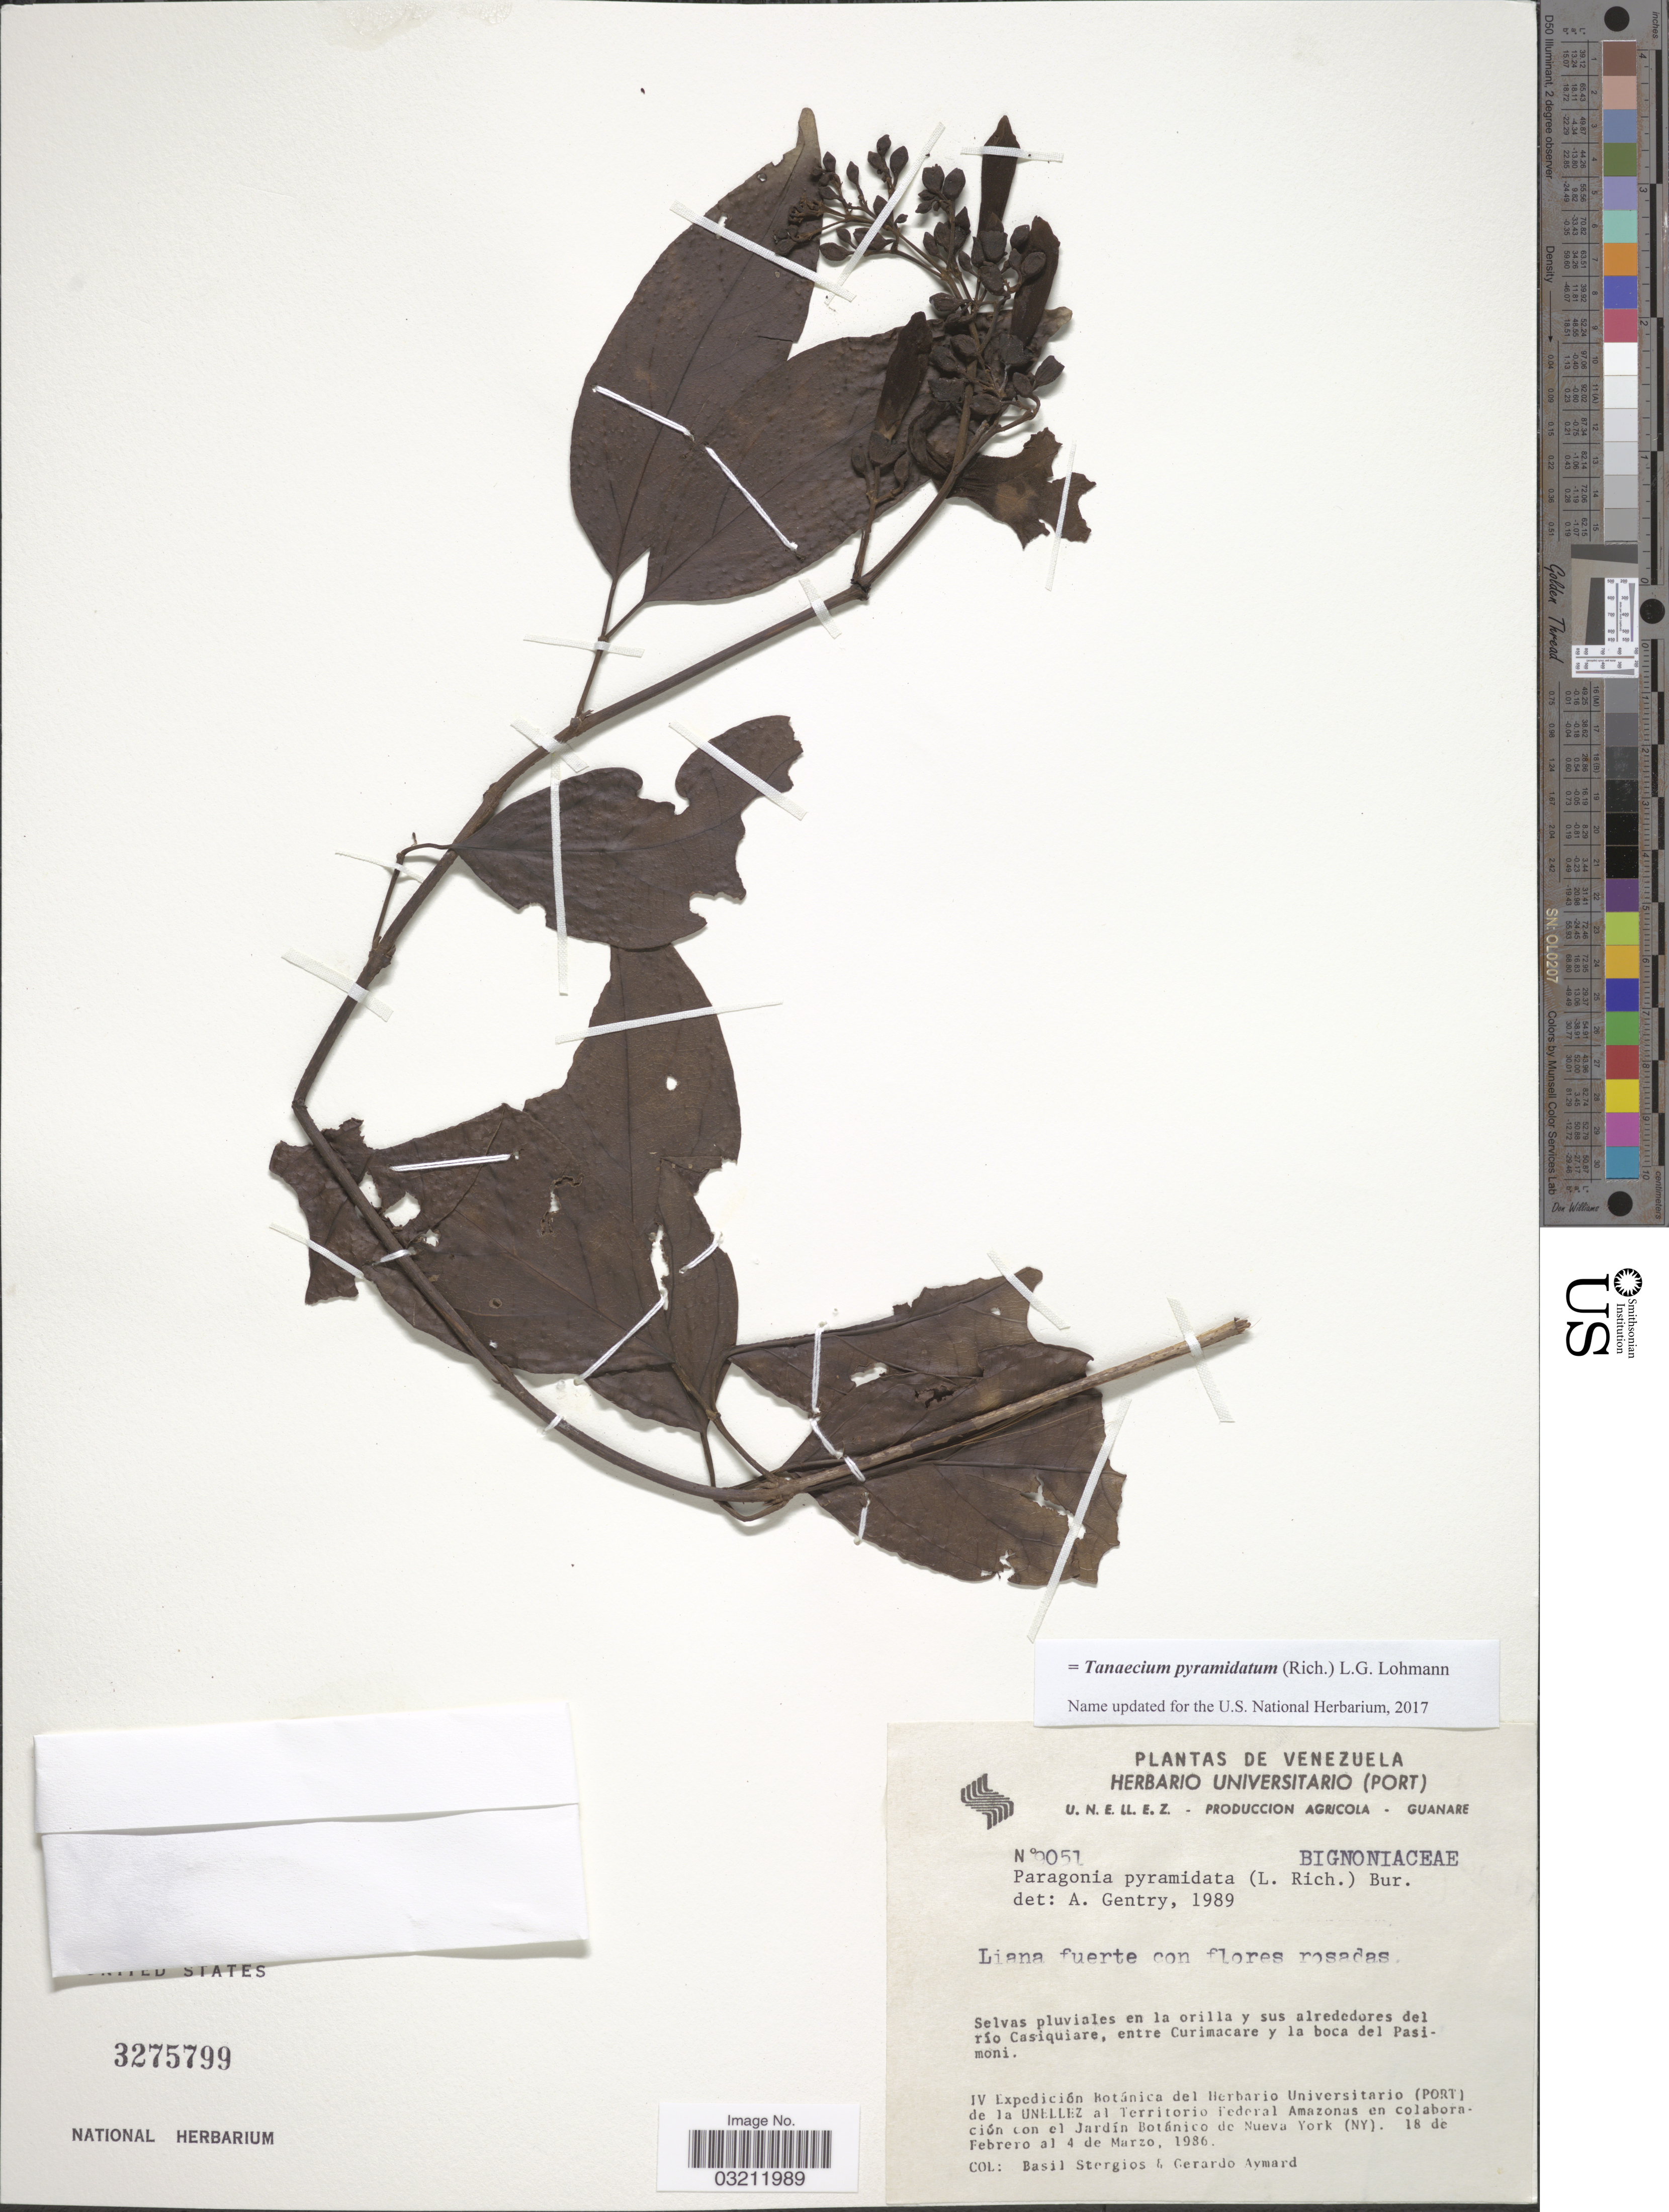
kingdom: Plantae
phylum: Tracheophyta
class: Magnoliopsida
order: Lamiales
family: Bignoniaceae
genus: Tanaecium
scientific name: Tanaecium pyramidatum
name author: (Rich.) L.G. Lohmann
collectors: B. G. Stergios & G. A. Aymard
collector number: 9051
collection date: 1986-02-18/1986-03-04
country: Venezuela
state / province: Amazonas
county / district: Río Negro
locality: Río Casiquiare, entre Curimacare y la boca del Pasmoni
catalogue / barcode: US 3275799